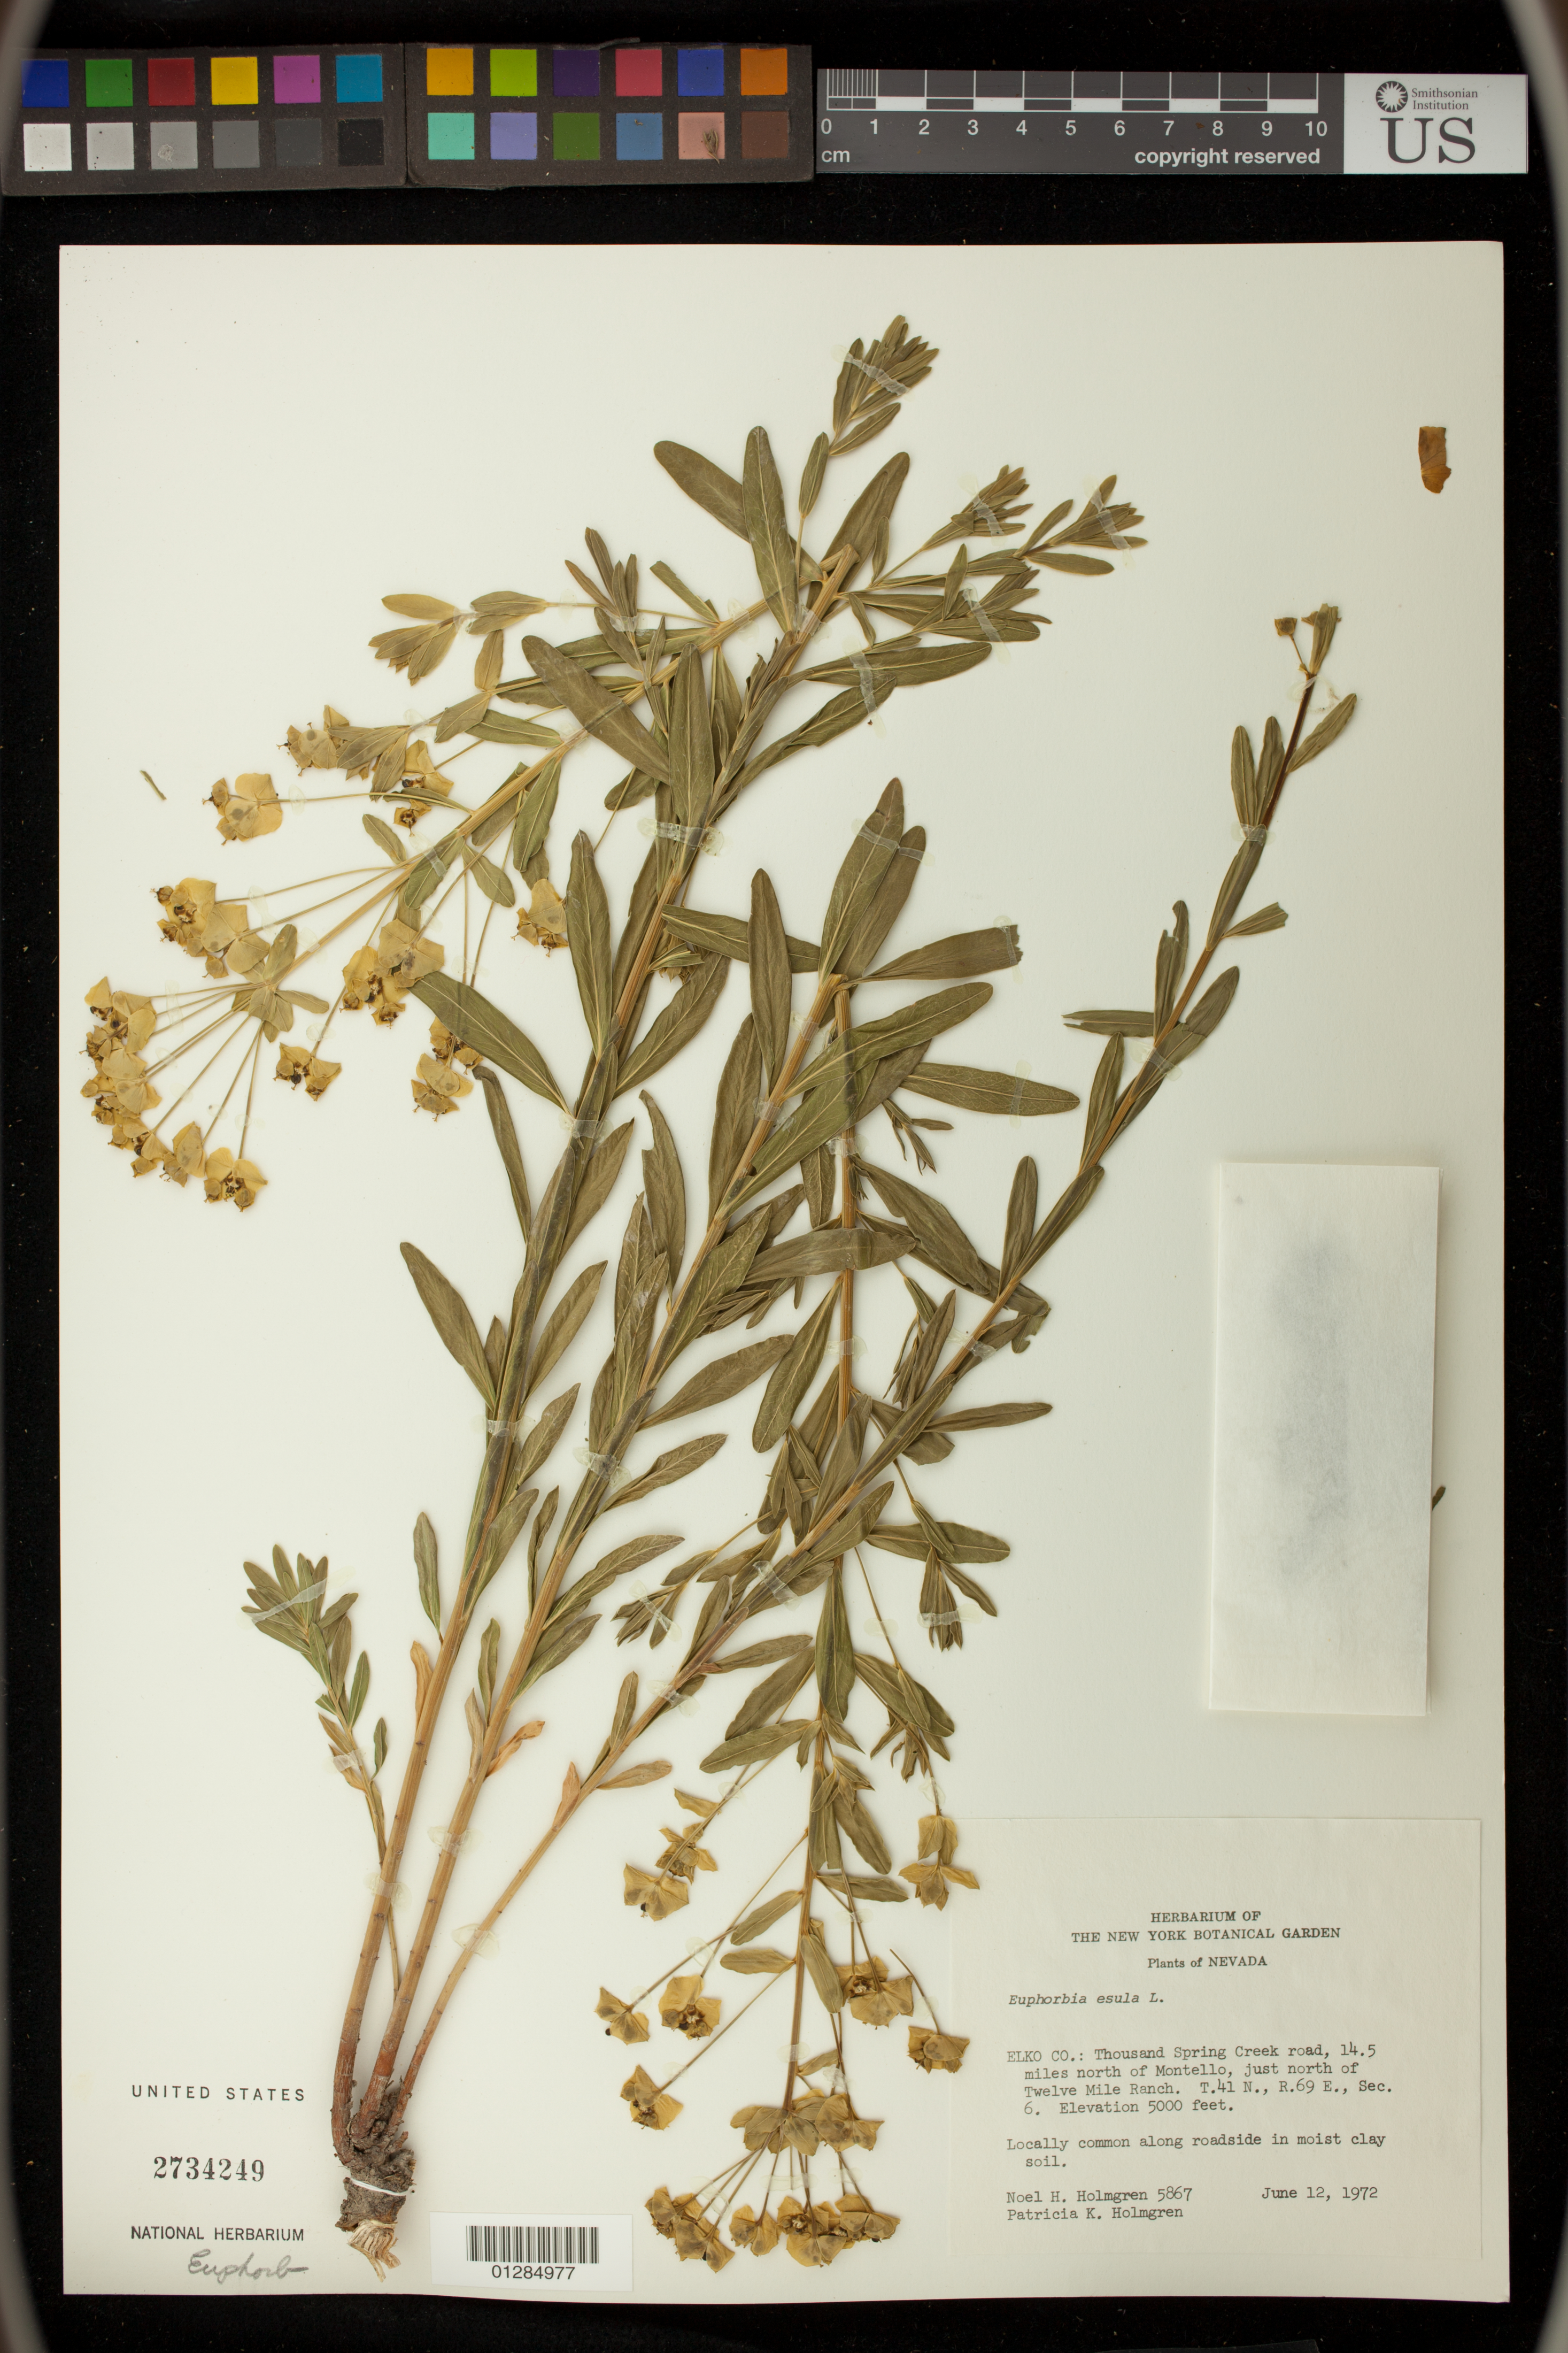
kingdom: Plantae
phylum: Tracheophyta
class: Magnoliopsida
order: Malpighiales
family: Euphorbiaceae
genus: Euphorbia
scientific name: Euphorbia esula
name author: L.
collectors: N. H. Holmgren & P. K. Holmgren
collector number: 5867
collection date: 1972-06-12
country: United States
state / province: Nevada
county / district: Elko County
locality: Thousand Spring Creek road, 14.5 miles north of Montello, just north of Twelve Mile Ranch.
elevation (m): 1524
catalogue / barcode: US 2734249